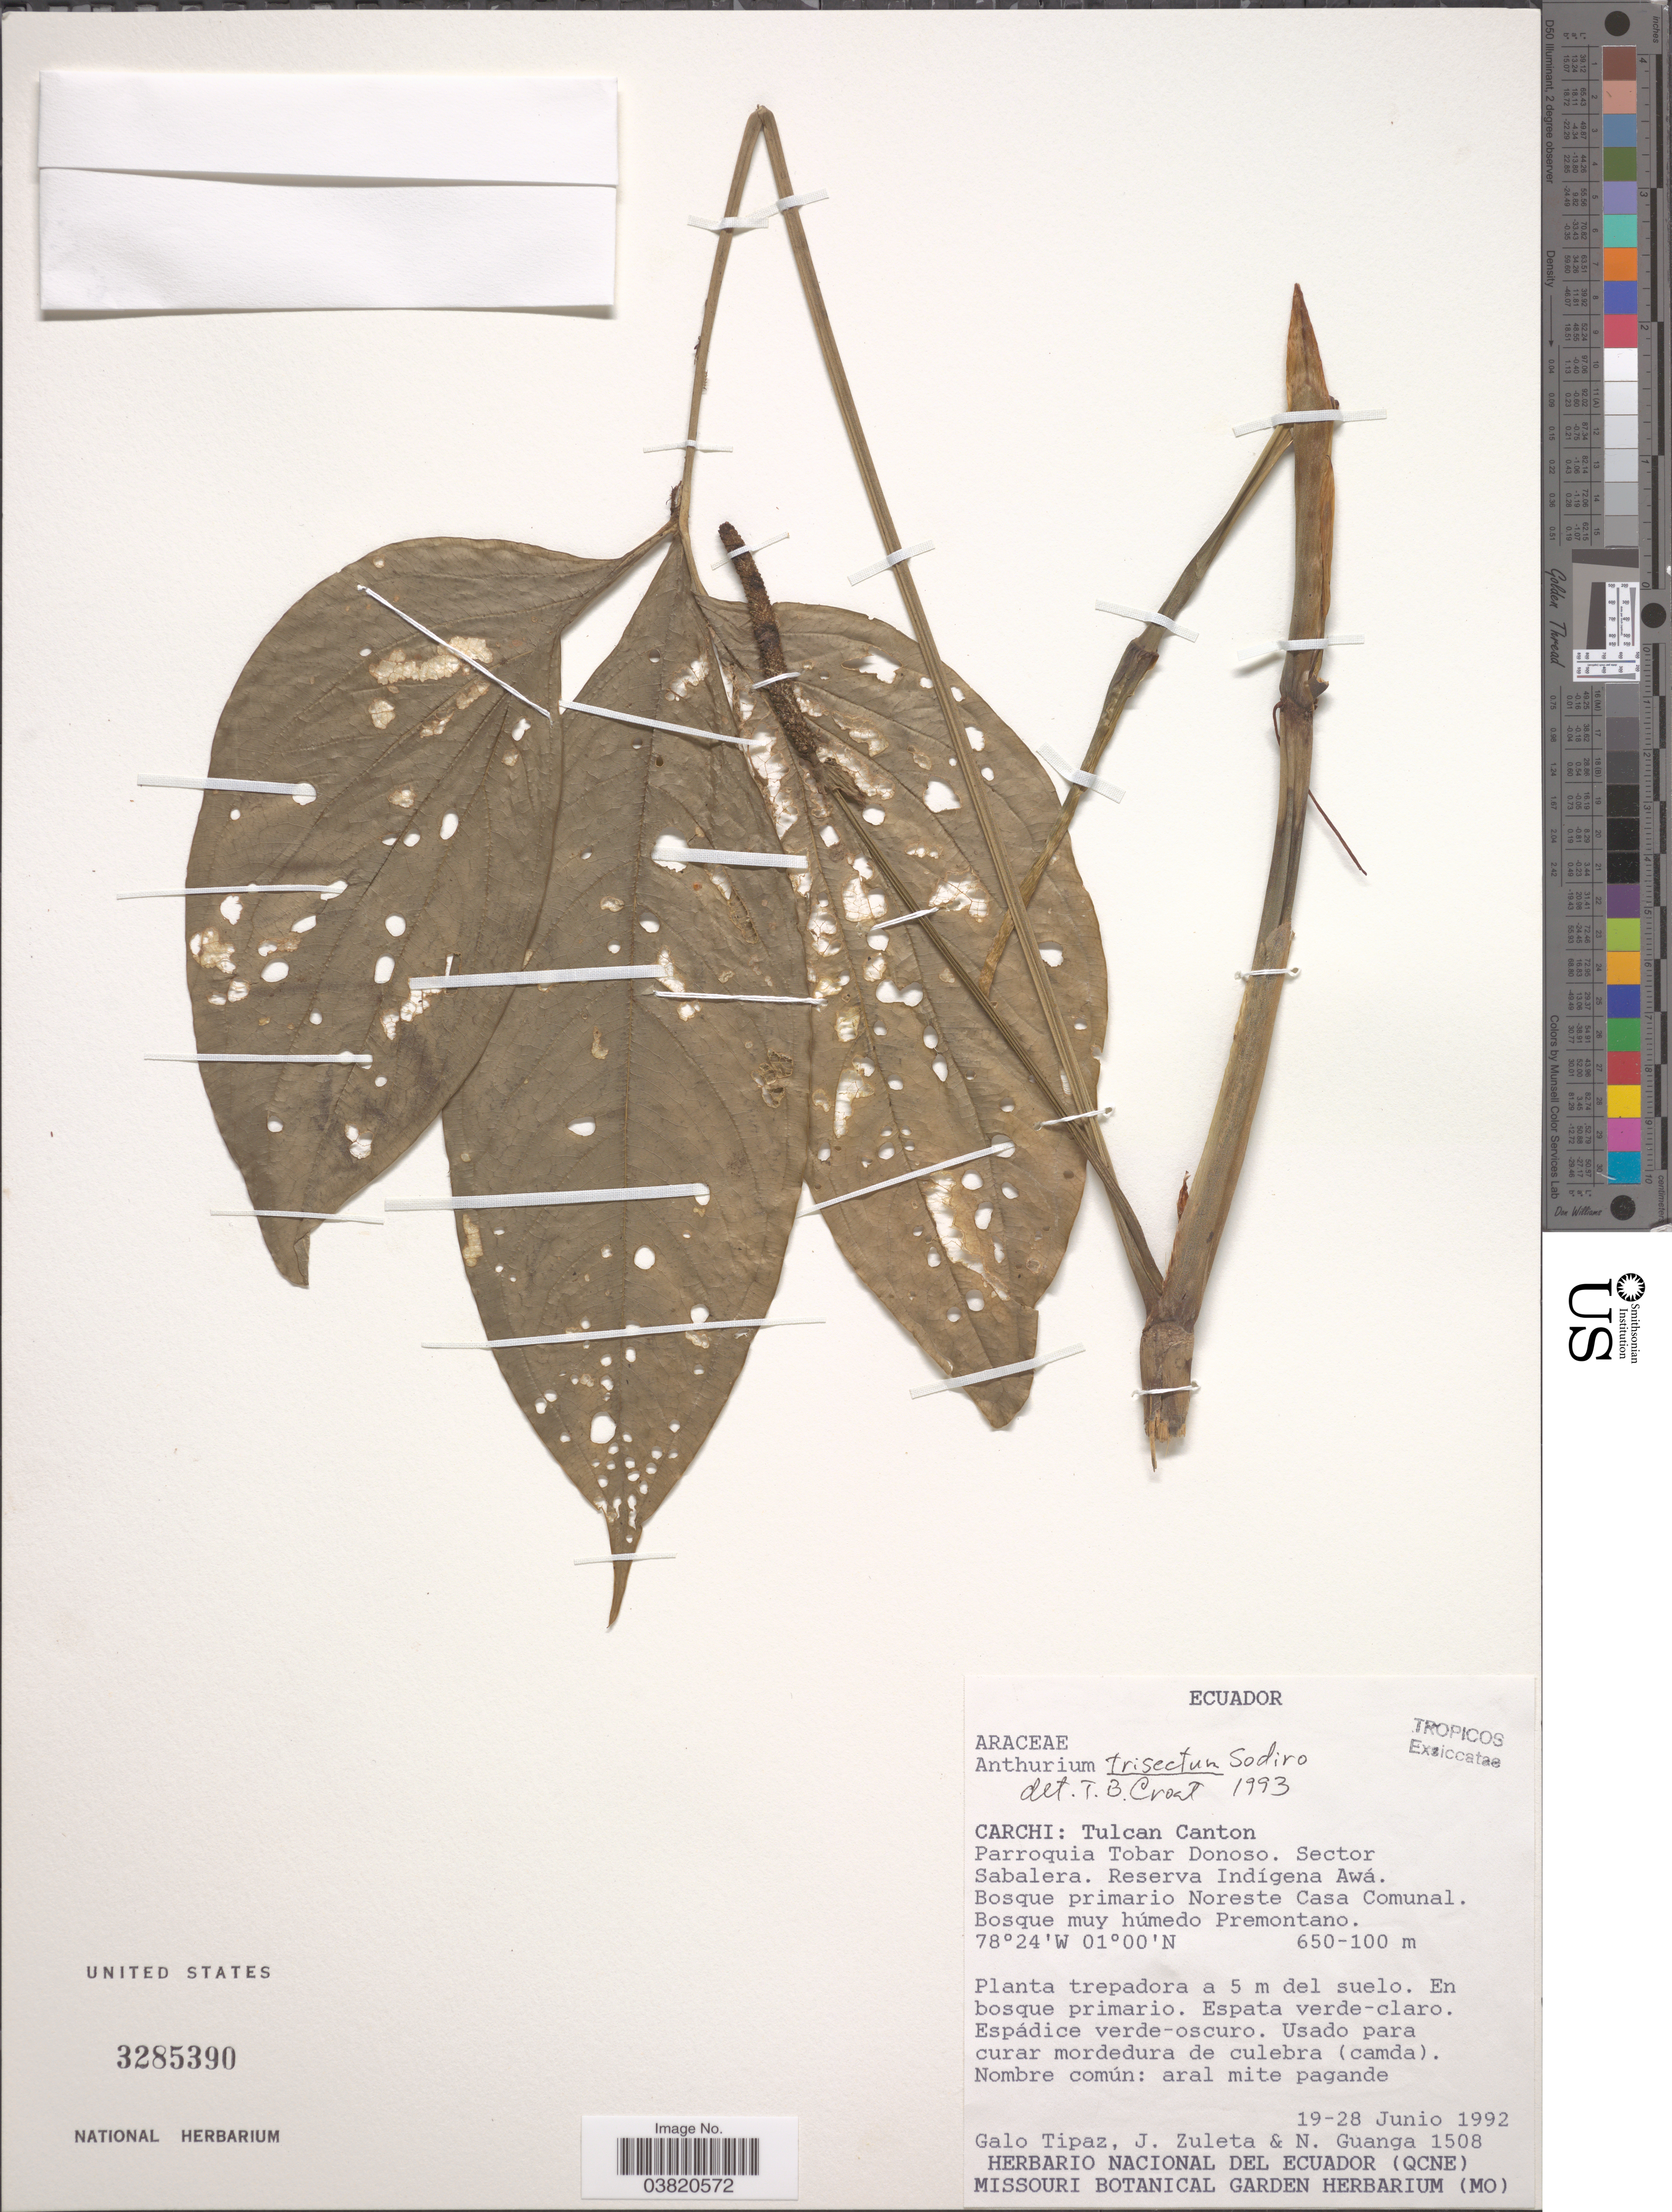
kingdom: Plantae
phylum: Tracheophyta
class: Liliopsida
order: Alismatales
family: Araceae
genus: Anthurium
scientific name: Anthurium trisectum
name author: Sodiro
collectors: G. Tipaz, J. Zuleta & N. Guanga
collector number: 1508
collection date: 1992-06-19/1992-06-28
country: Ecuador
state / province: Carchi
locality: Tulcan Canton. Parroquia Tobar Donoso. Sector Sabalera. Reserva Indígena Awá. Bosque primario Noreste Casa Comunal.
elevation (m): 100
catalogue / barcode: US 3285390